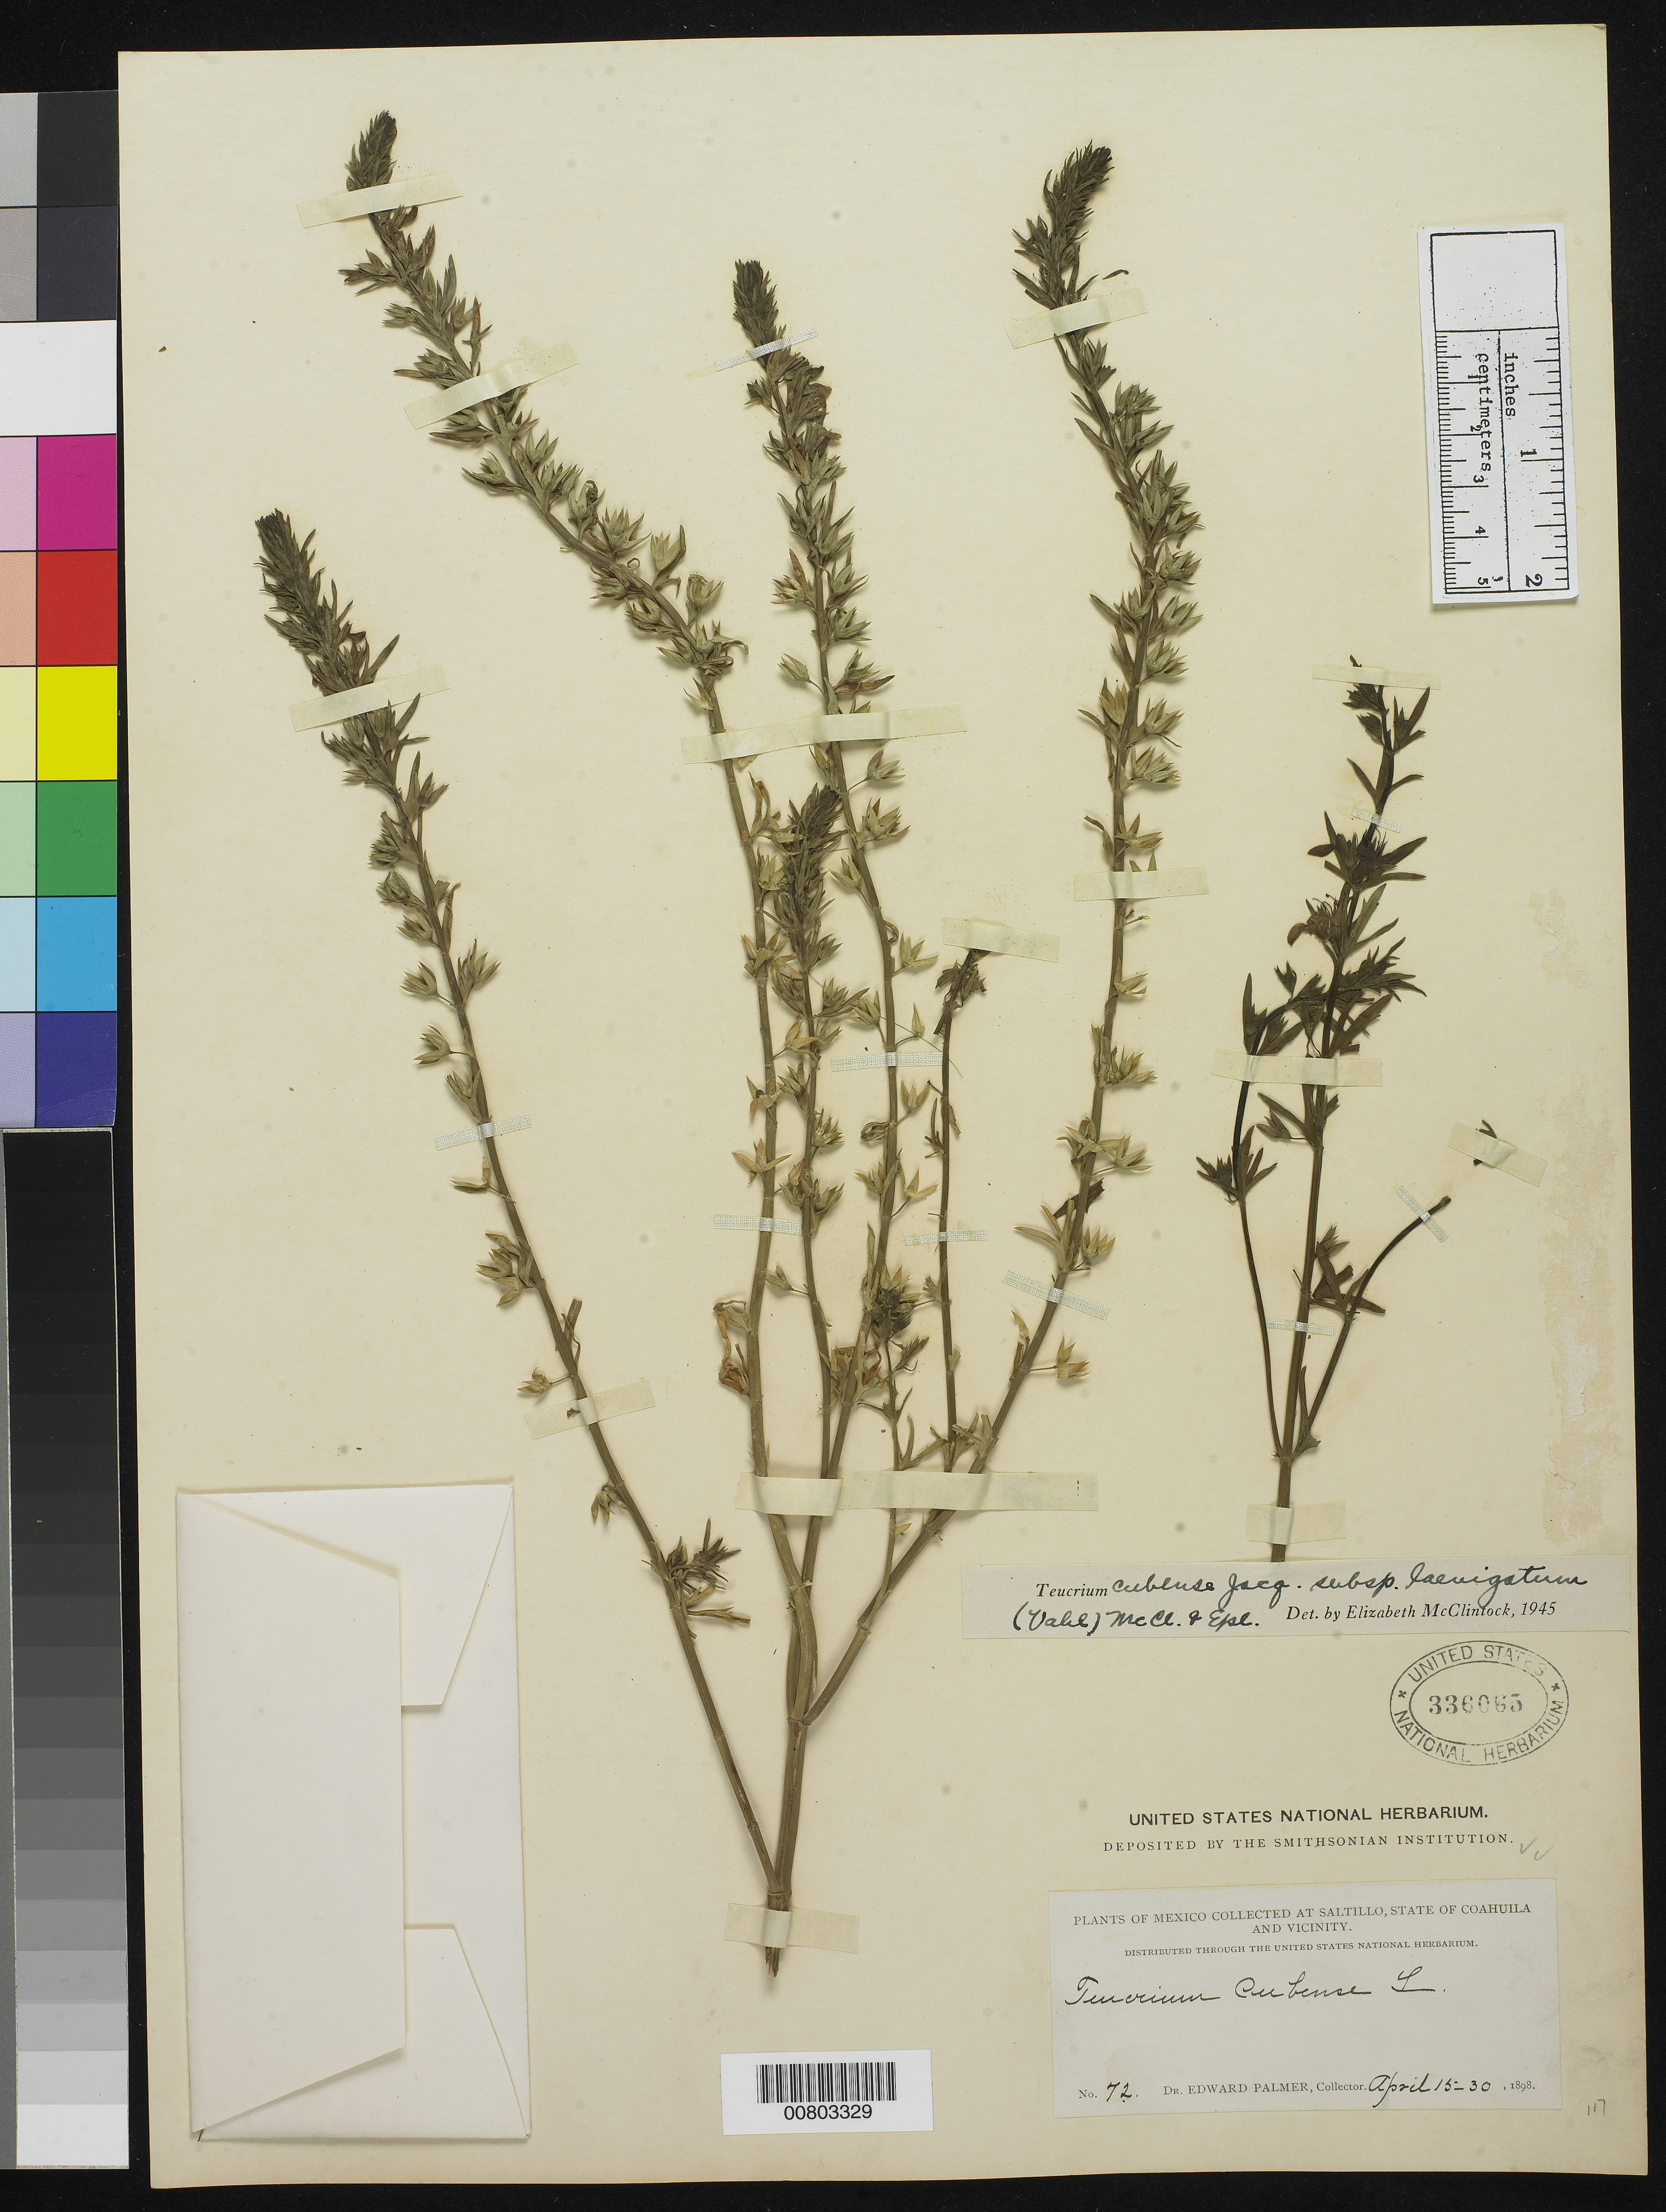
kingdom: Plantae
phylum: Tracheophyta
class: Magnoliopsida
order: Lamiales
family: Lamiaceae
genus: Teucrium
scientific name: Teucrium cubense subsp. laevigatum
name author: Jacq.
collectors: E. Palmer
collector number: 72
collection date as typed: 15 Apr 1898 to 30 Apr 1898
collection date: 1898-04-15/1898-04-30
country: Mexico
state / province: Coahuila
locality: Saltillo, Coahuila and vicinity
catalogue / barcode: US 336065